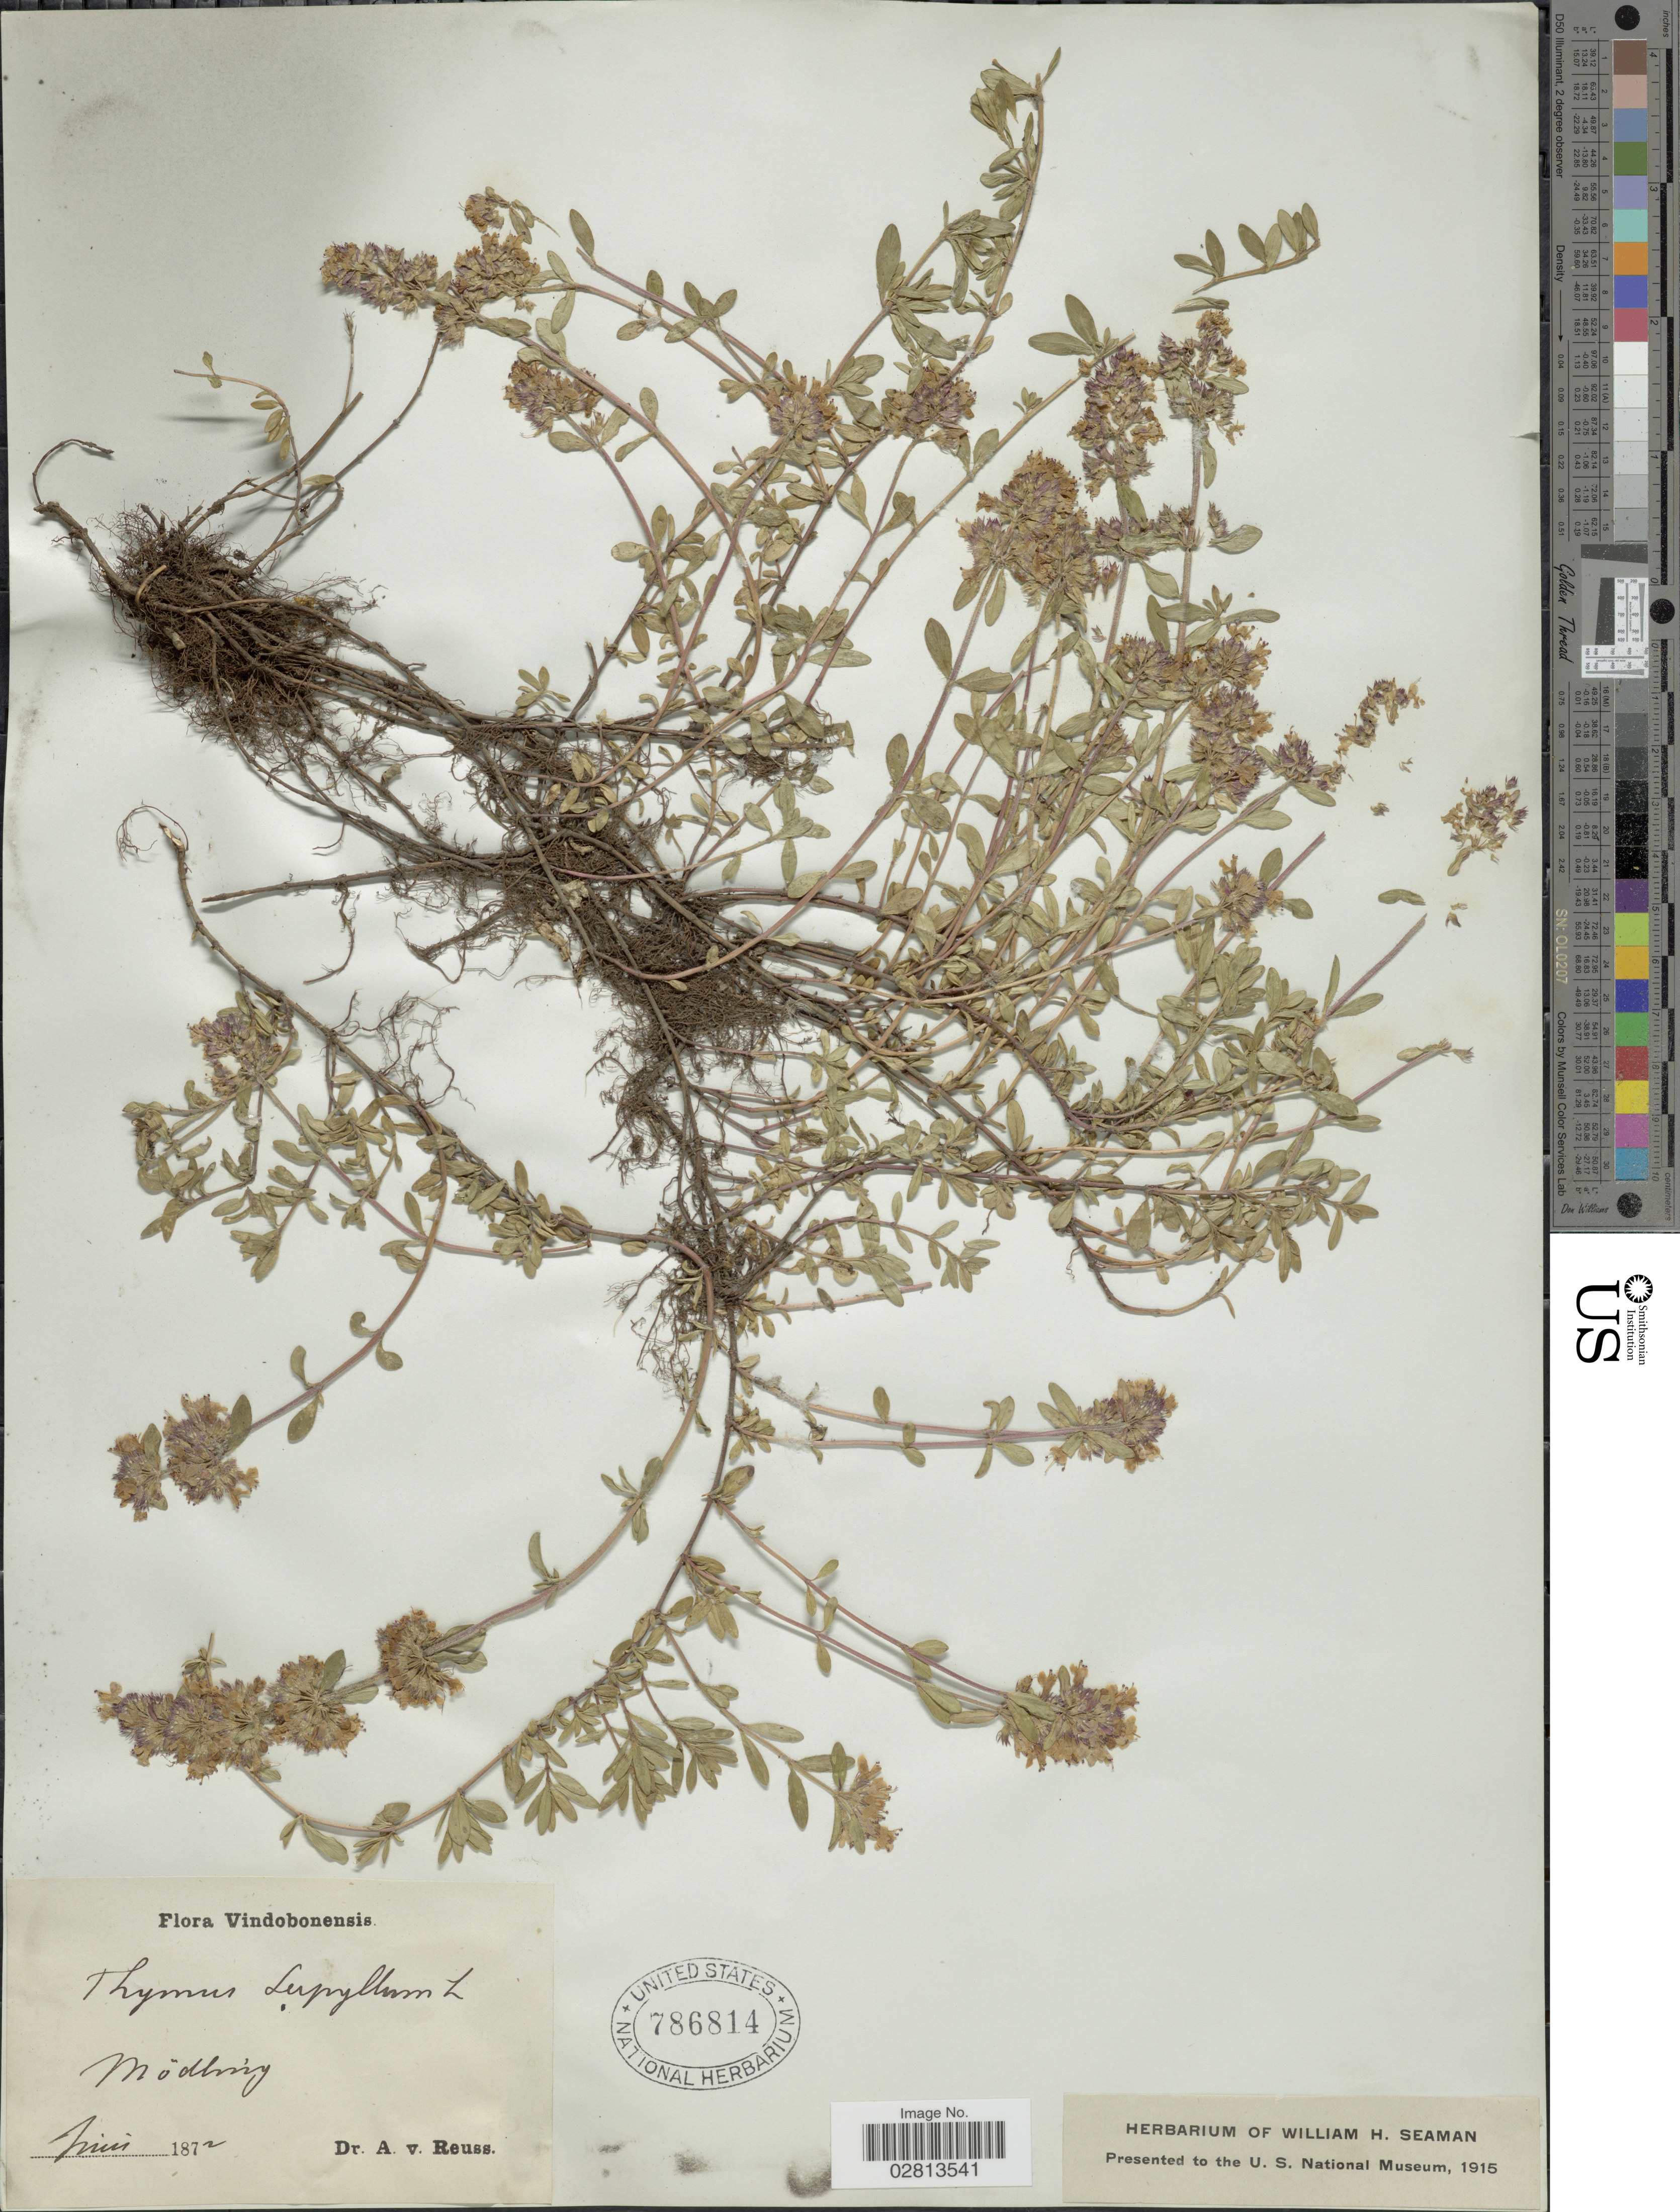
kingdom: Plantae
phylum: Tracheophyta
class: Magnoliopsida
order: Lamiales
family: Lamiaceae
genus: Thymus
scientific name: Thymus serpyllum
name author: L.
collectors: A. Reuss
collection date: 1872-06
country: Austria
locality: Vindobenesis, Möfberg. [interpreted]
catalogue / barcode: US 786814